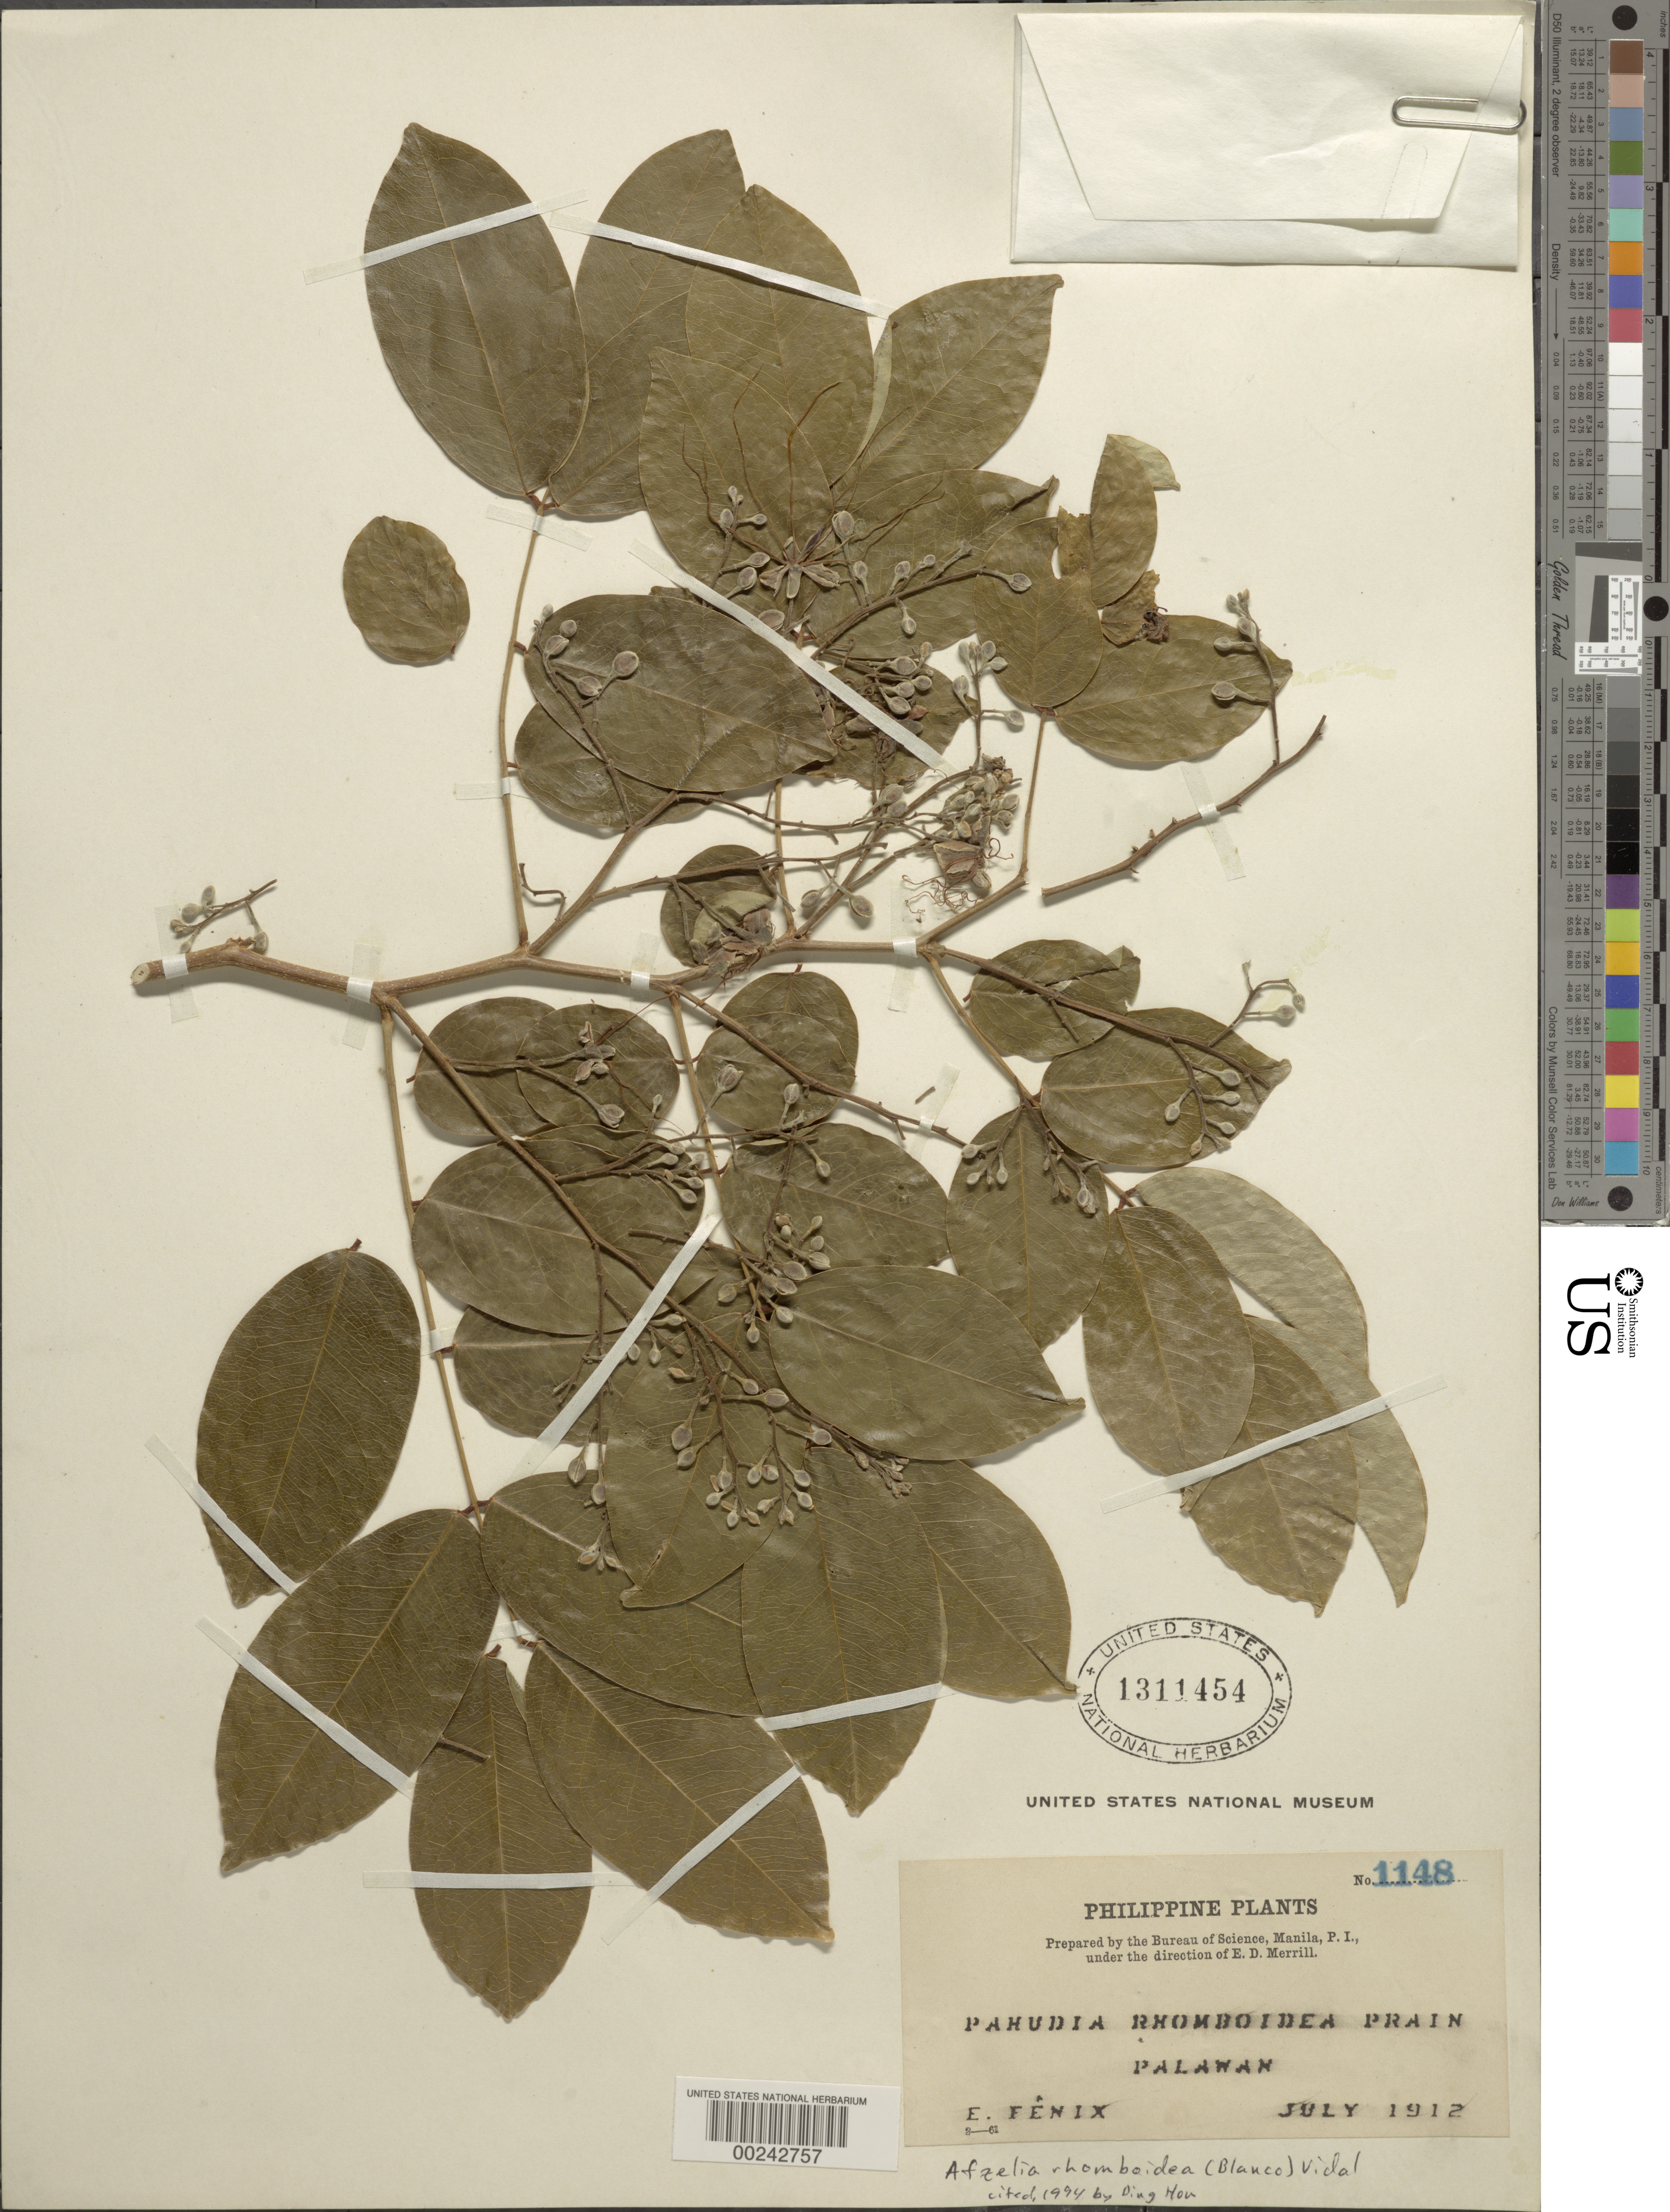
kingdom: Plantae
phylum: Tracheophyta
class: Magnoliopsida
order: Fabales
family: Fabaceae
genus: Afzelia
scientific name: Afzelia rhomboidea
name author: (Blanco) S. Vidal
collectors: E. Fenix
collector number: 1148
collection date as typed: Jul 1912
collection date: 1912-07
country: Philippines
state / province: Mimaropa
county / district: Palawan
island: Palawan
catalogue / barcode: US 1311454